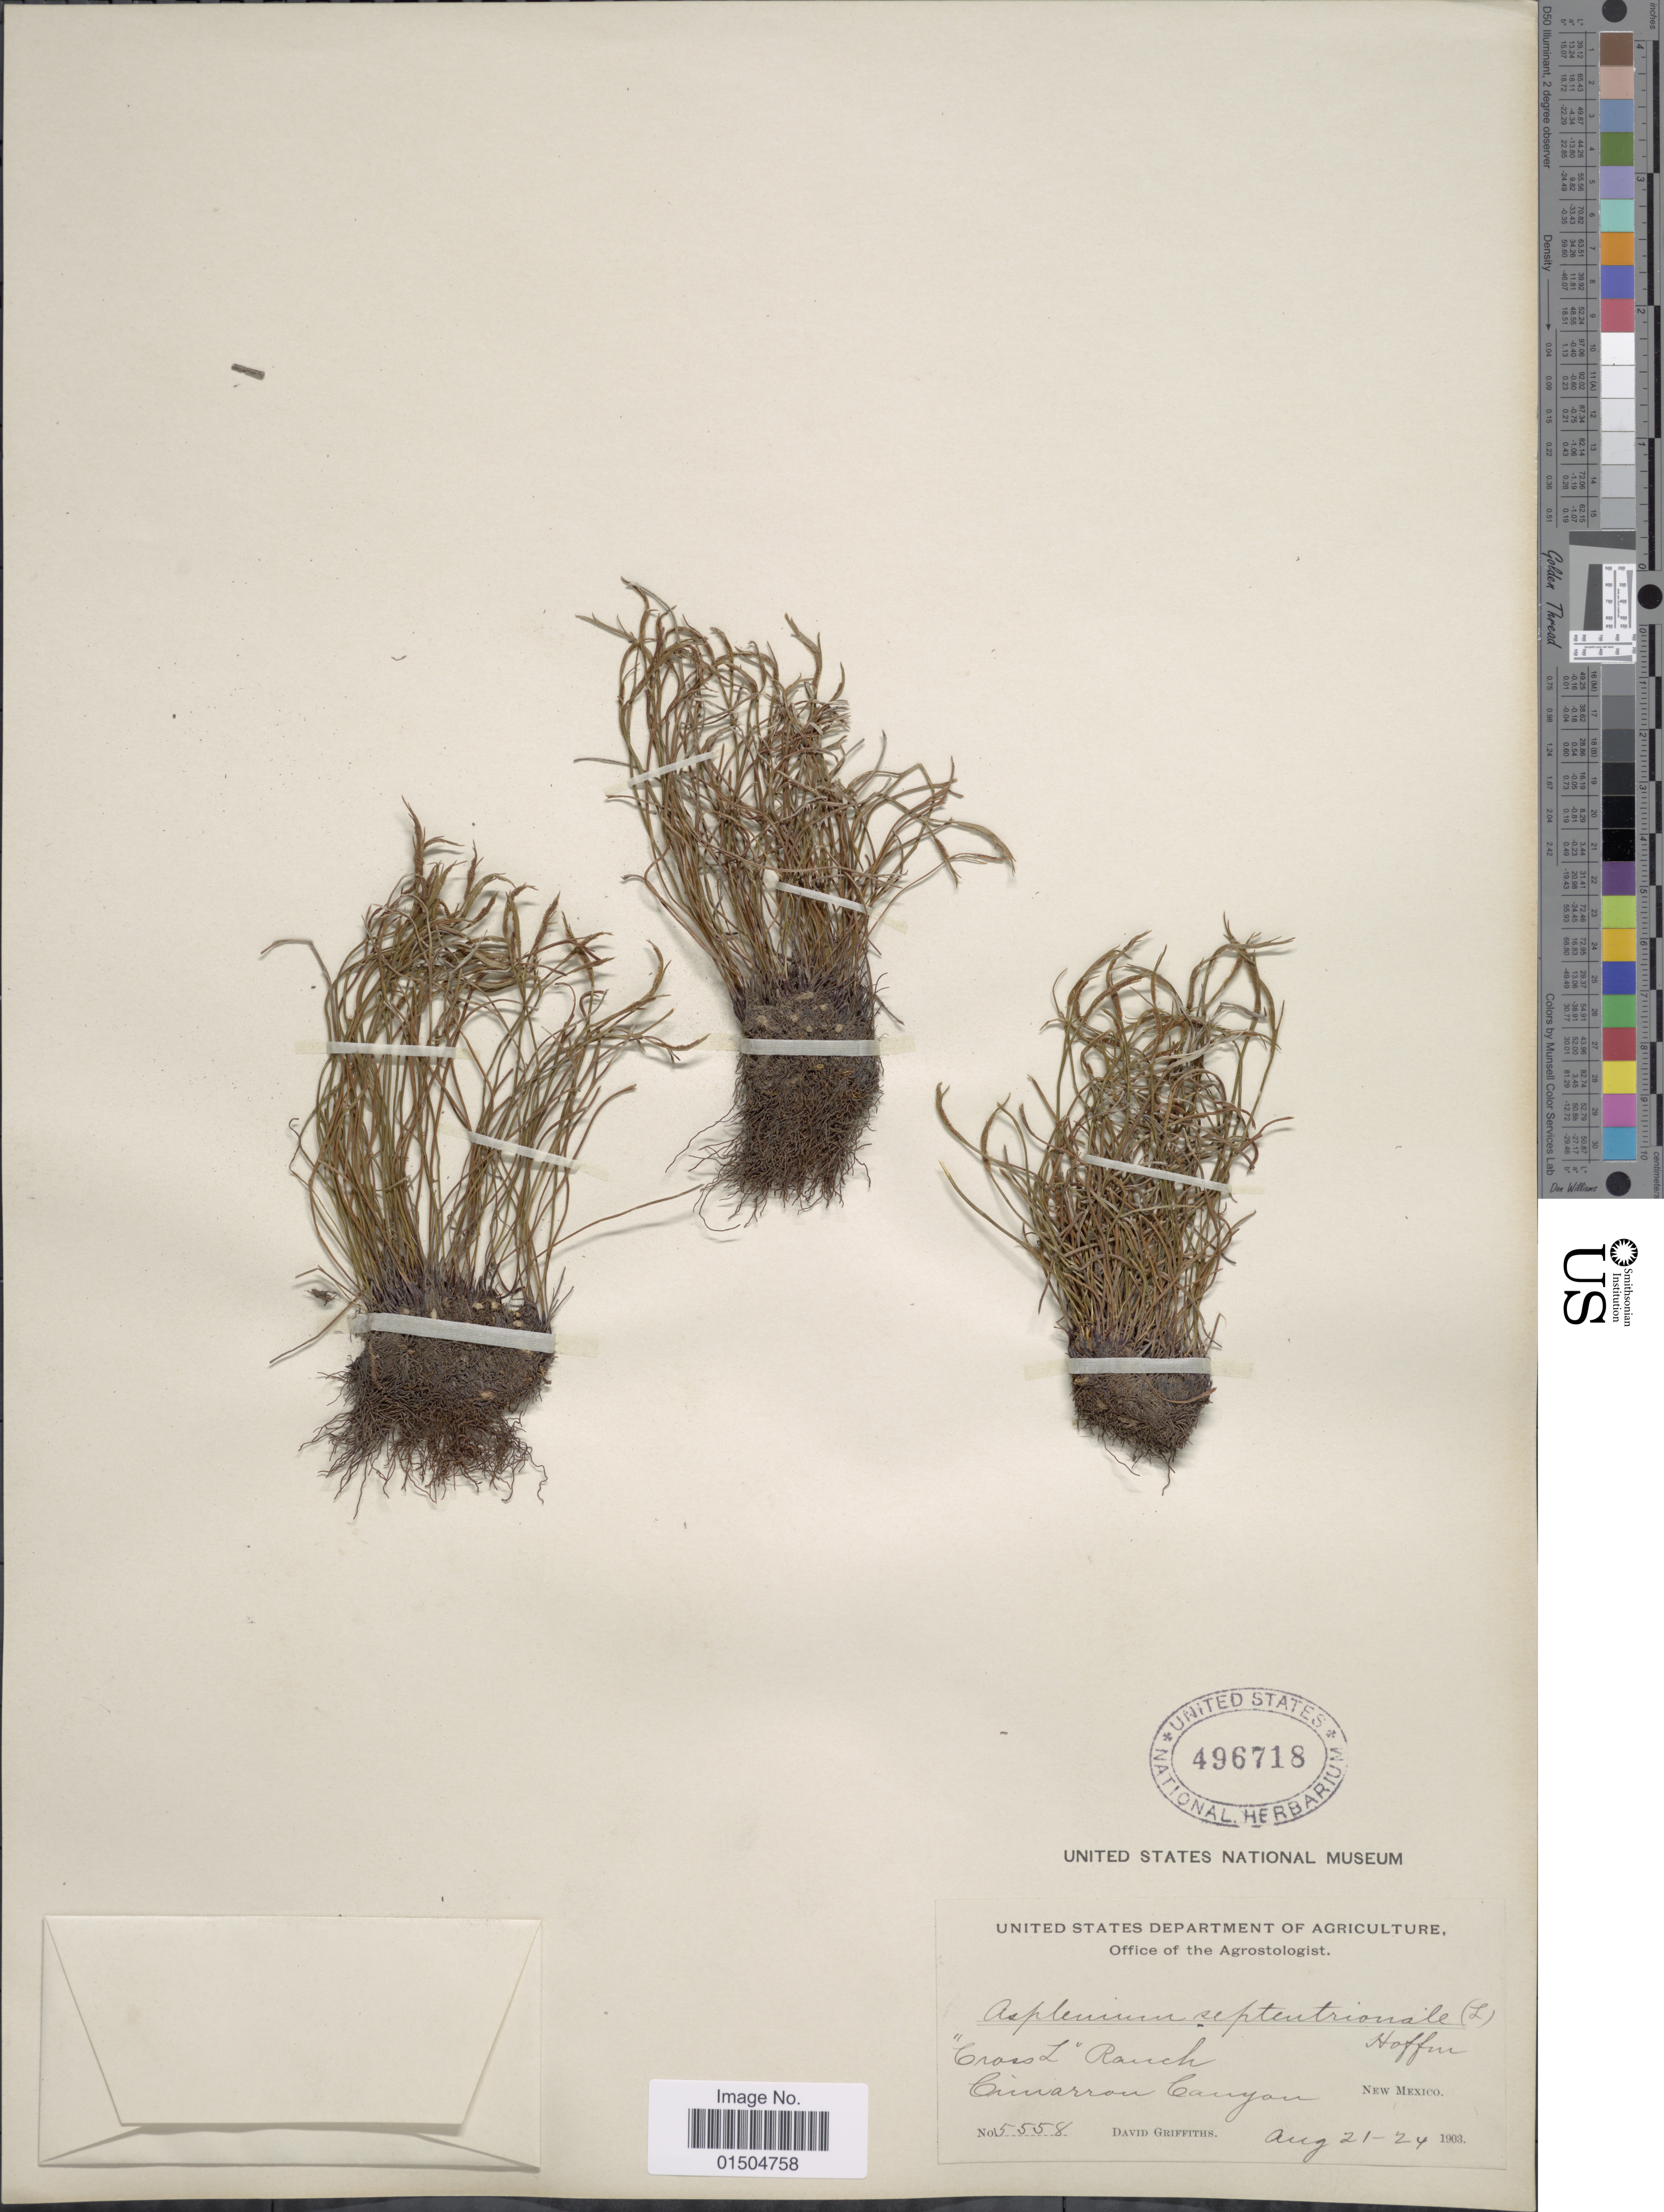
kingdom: Plantae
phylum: Tracheophyta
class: Polypodiopsida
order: Polypodiales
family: Aspleniaceae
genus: Asplenium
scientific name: Asplenium septentrionale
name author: (L.) Hoffm.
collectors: D. Griffiths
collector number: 5558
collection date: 1903-08-21/1903-08-24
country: United States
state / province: New Mexico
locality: Cross L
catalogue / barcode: US 496718